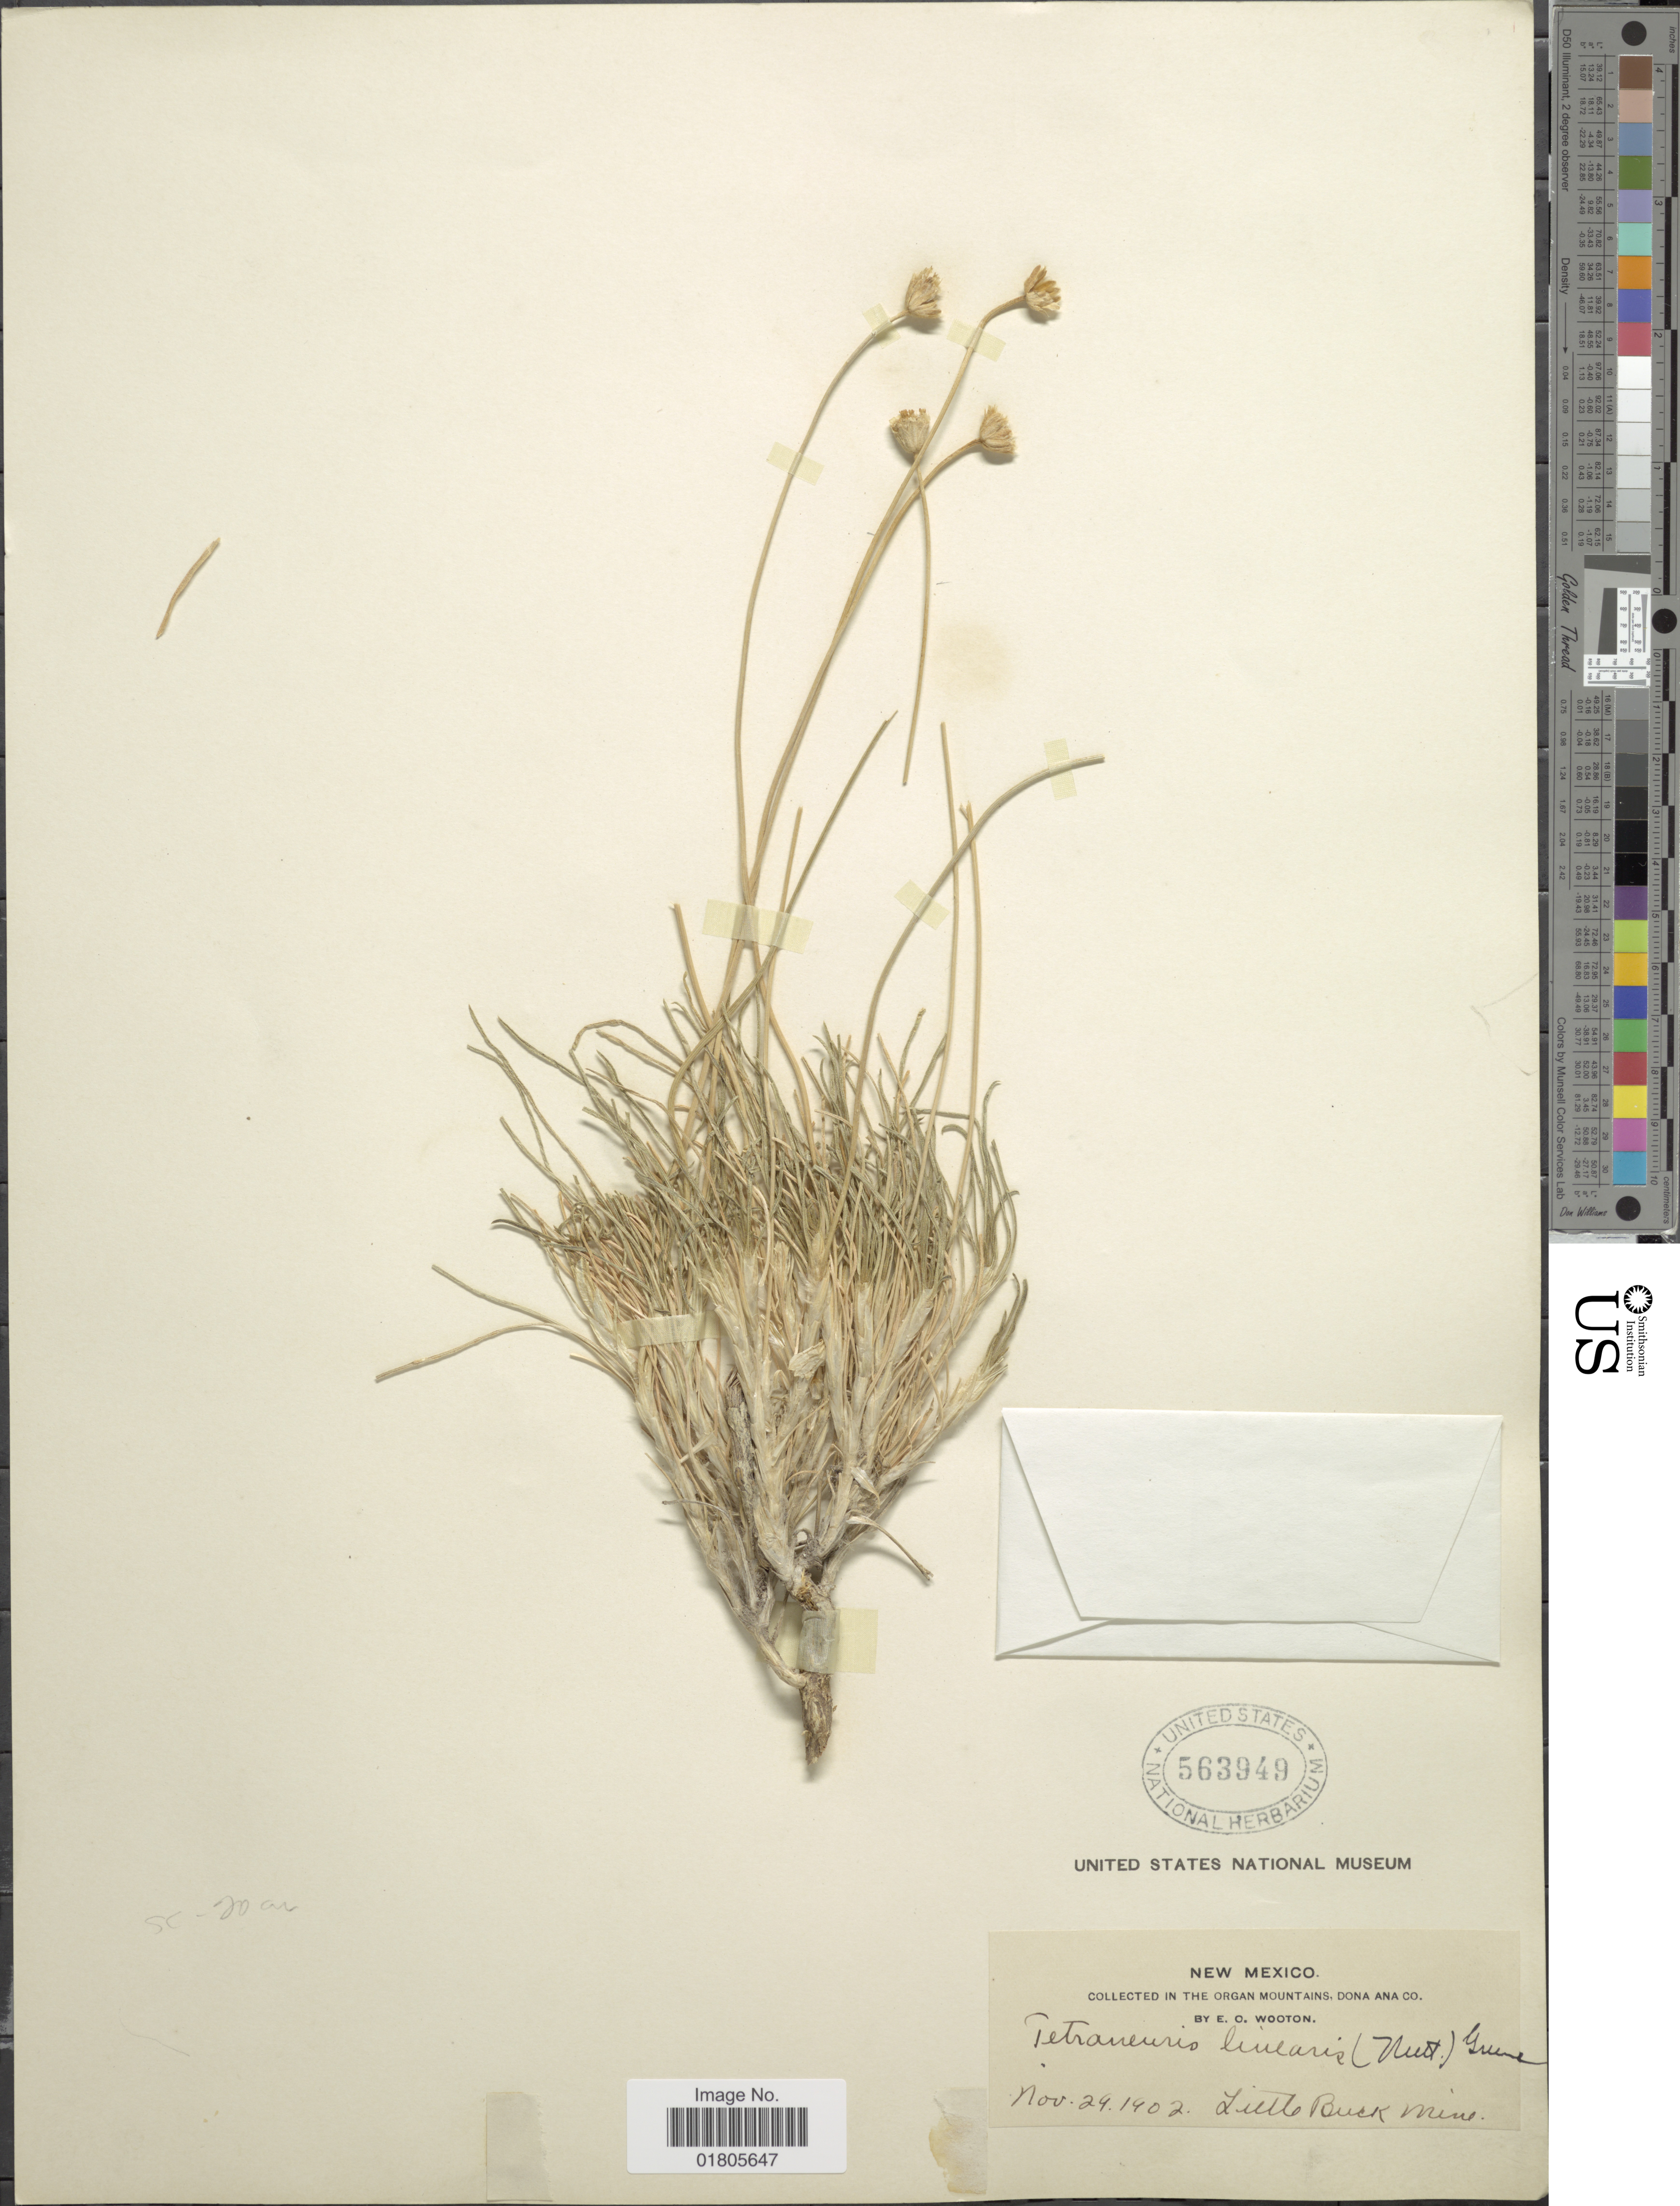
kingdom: Plantae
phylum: Tracheophyta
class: Magnoliopsida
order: Asterales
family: Asteraceae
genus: Actinea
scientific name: Actinea scaposa var. linearis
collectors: E. O. Wooton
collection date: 1902-11-24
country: United States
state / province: New Mexico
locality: The Organ Mountains, Dona Ana Co. Little Buck Mine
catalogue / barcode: US 563949